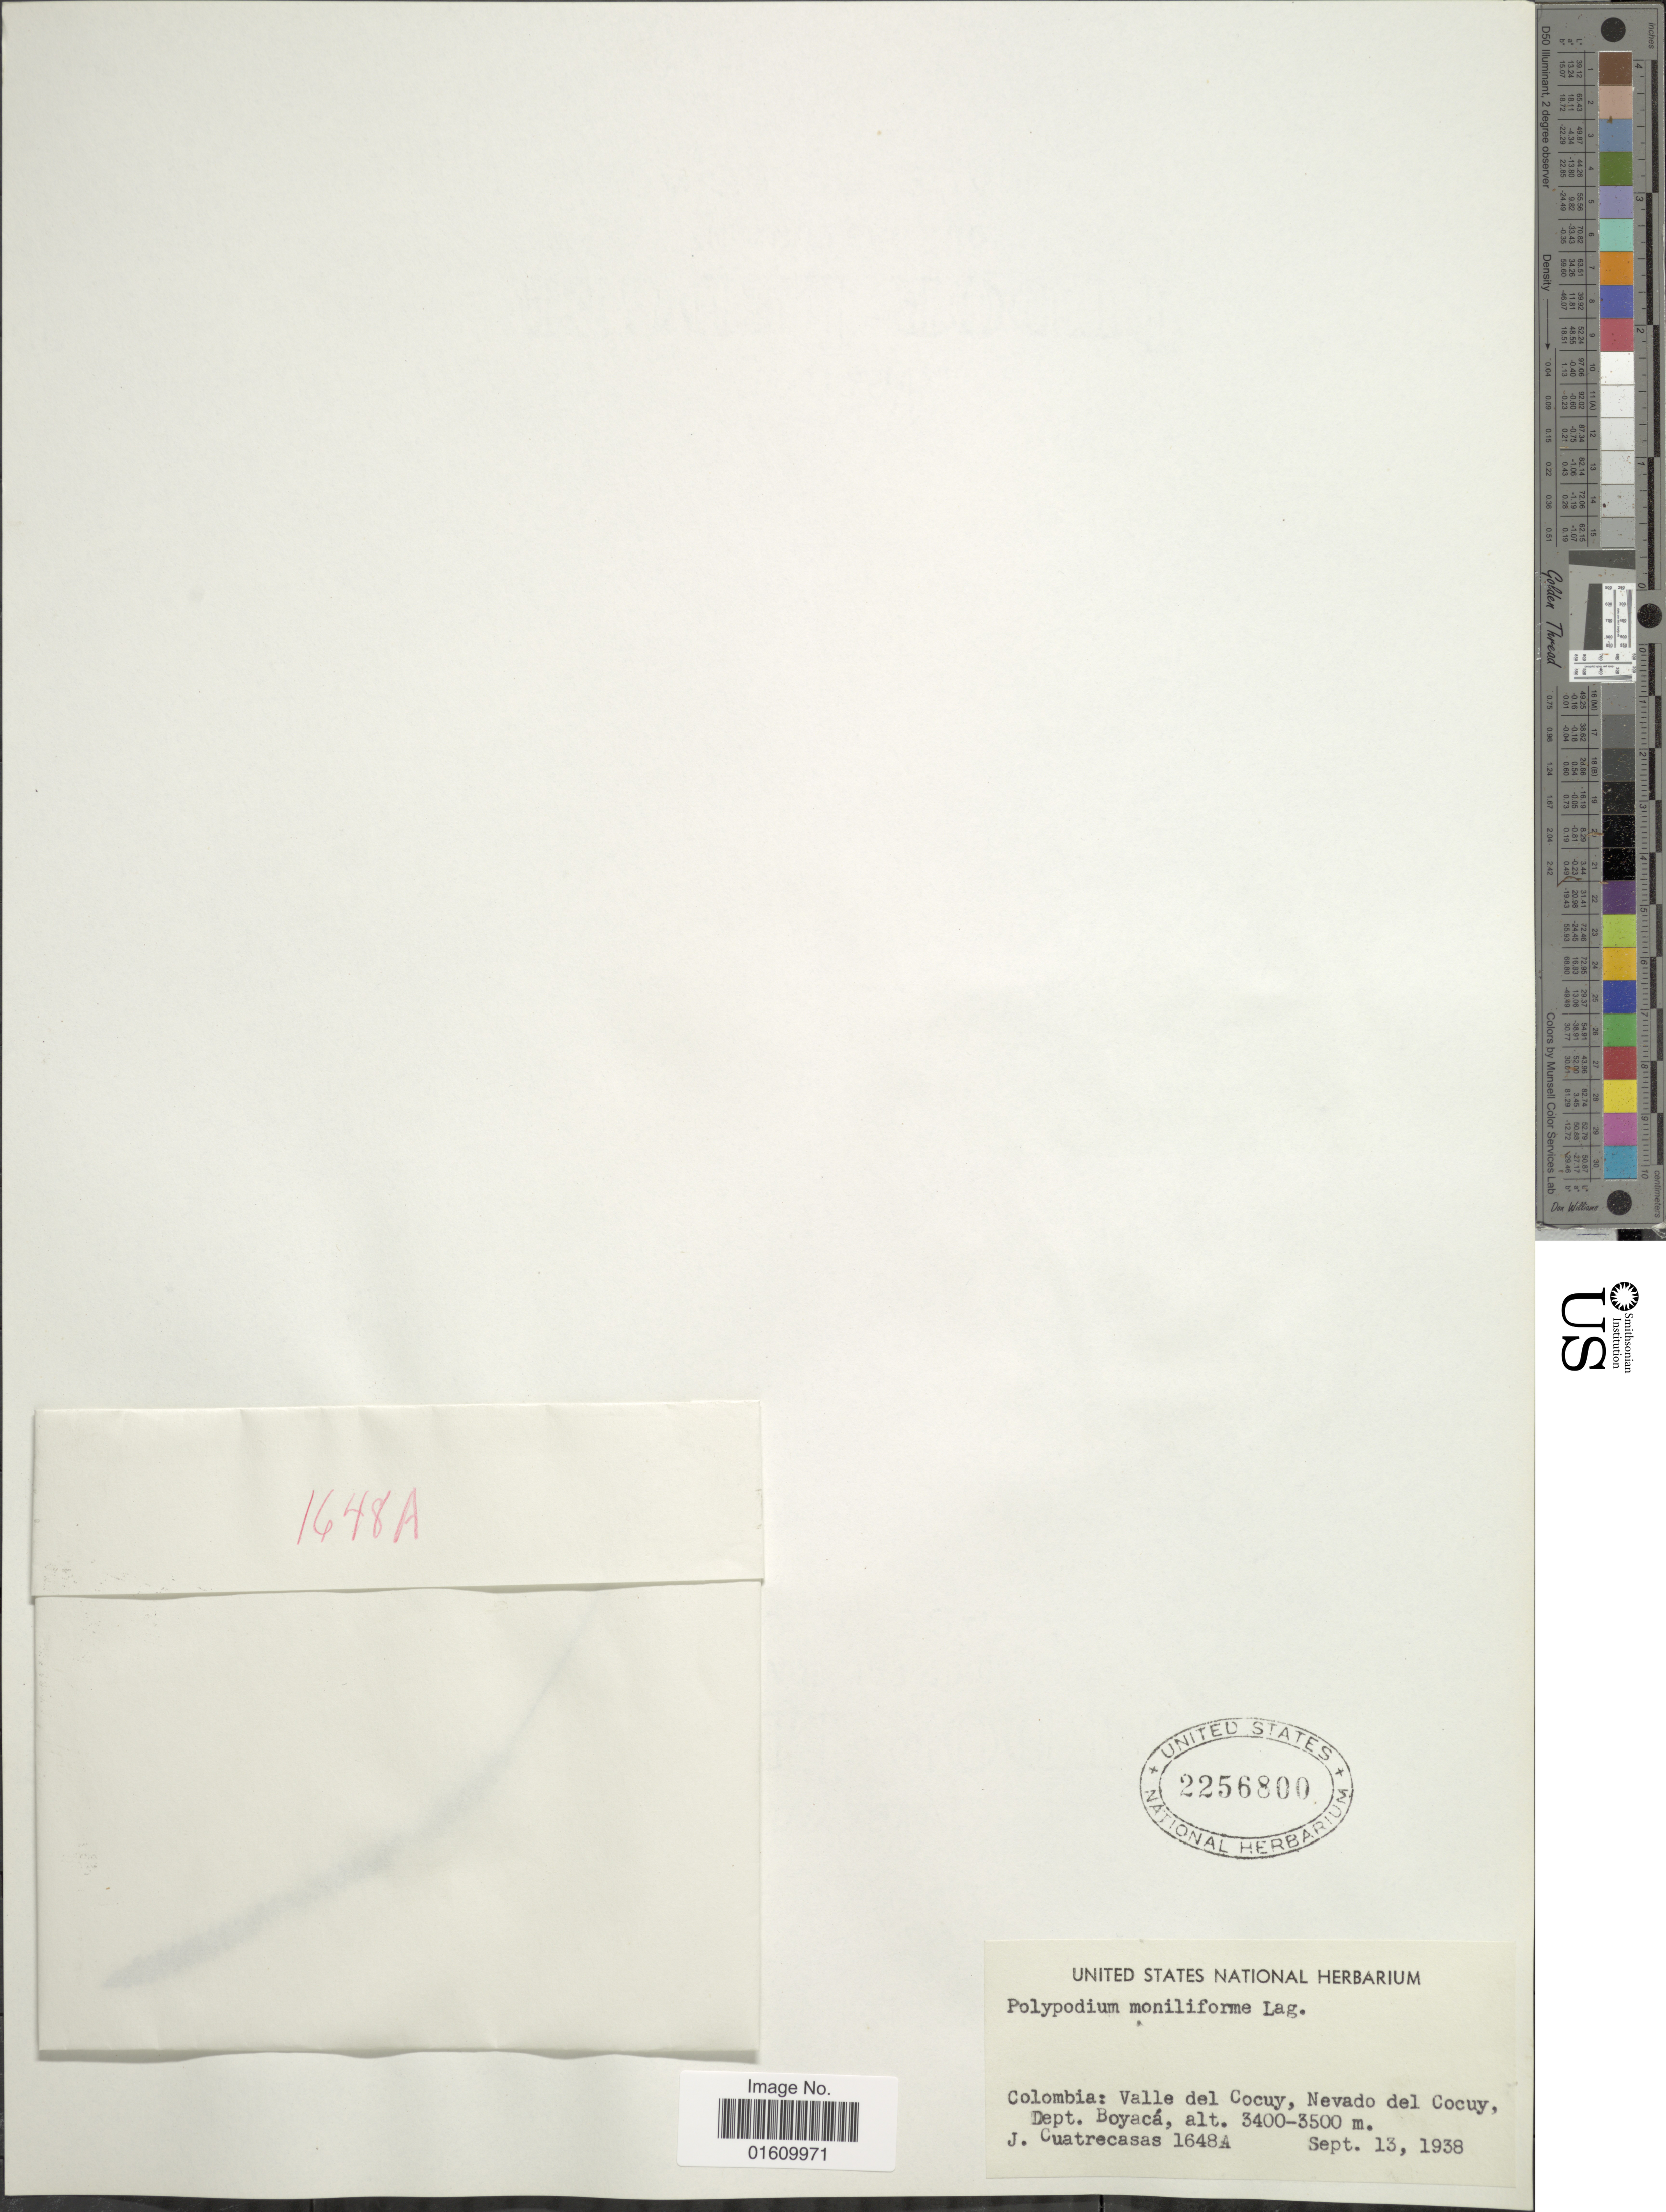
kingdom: Plantae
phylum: Tracheophyta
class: Polypodiopsida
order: Polypodiales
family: Polypodiaceae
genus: Melpomene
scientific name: Melpomene moniliformis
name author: (Lag. ex Sw.) A.R. Sm. & R.C. Moran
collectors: J. Cuatrecasas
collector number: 1648A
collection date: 1938-09-13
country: Colombia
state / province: Boyacá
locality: Valle de Cocuy, Nevado del Cocuy, Dept, Boyaca.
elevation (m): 3400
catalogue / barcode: US 2256800